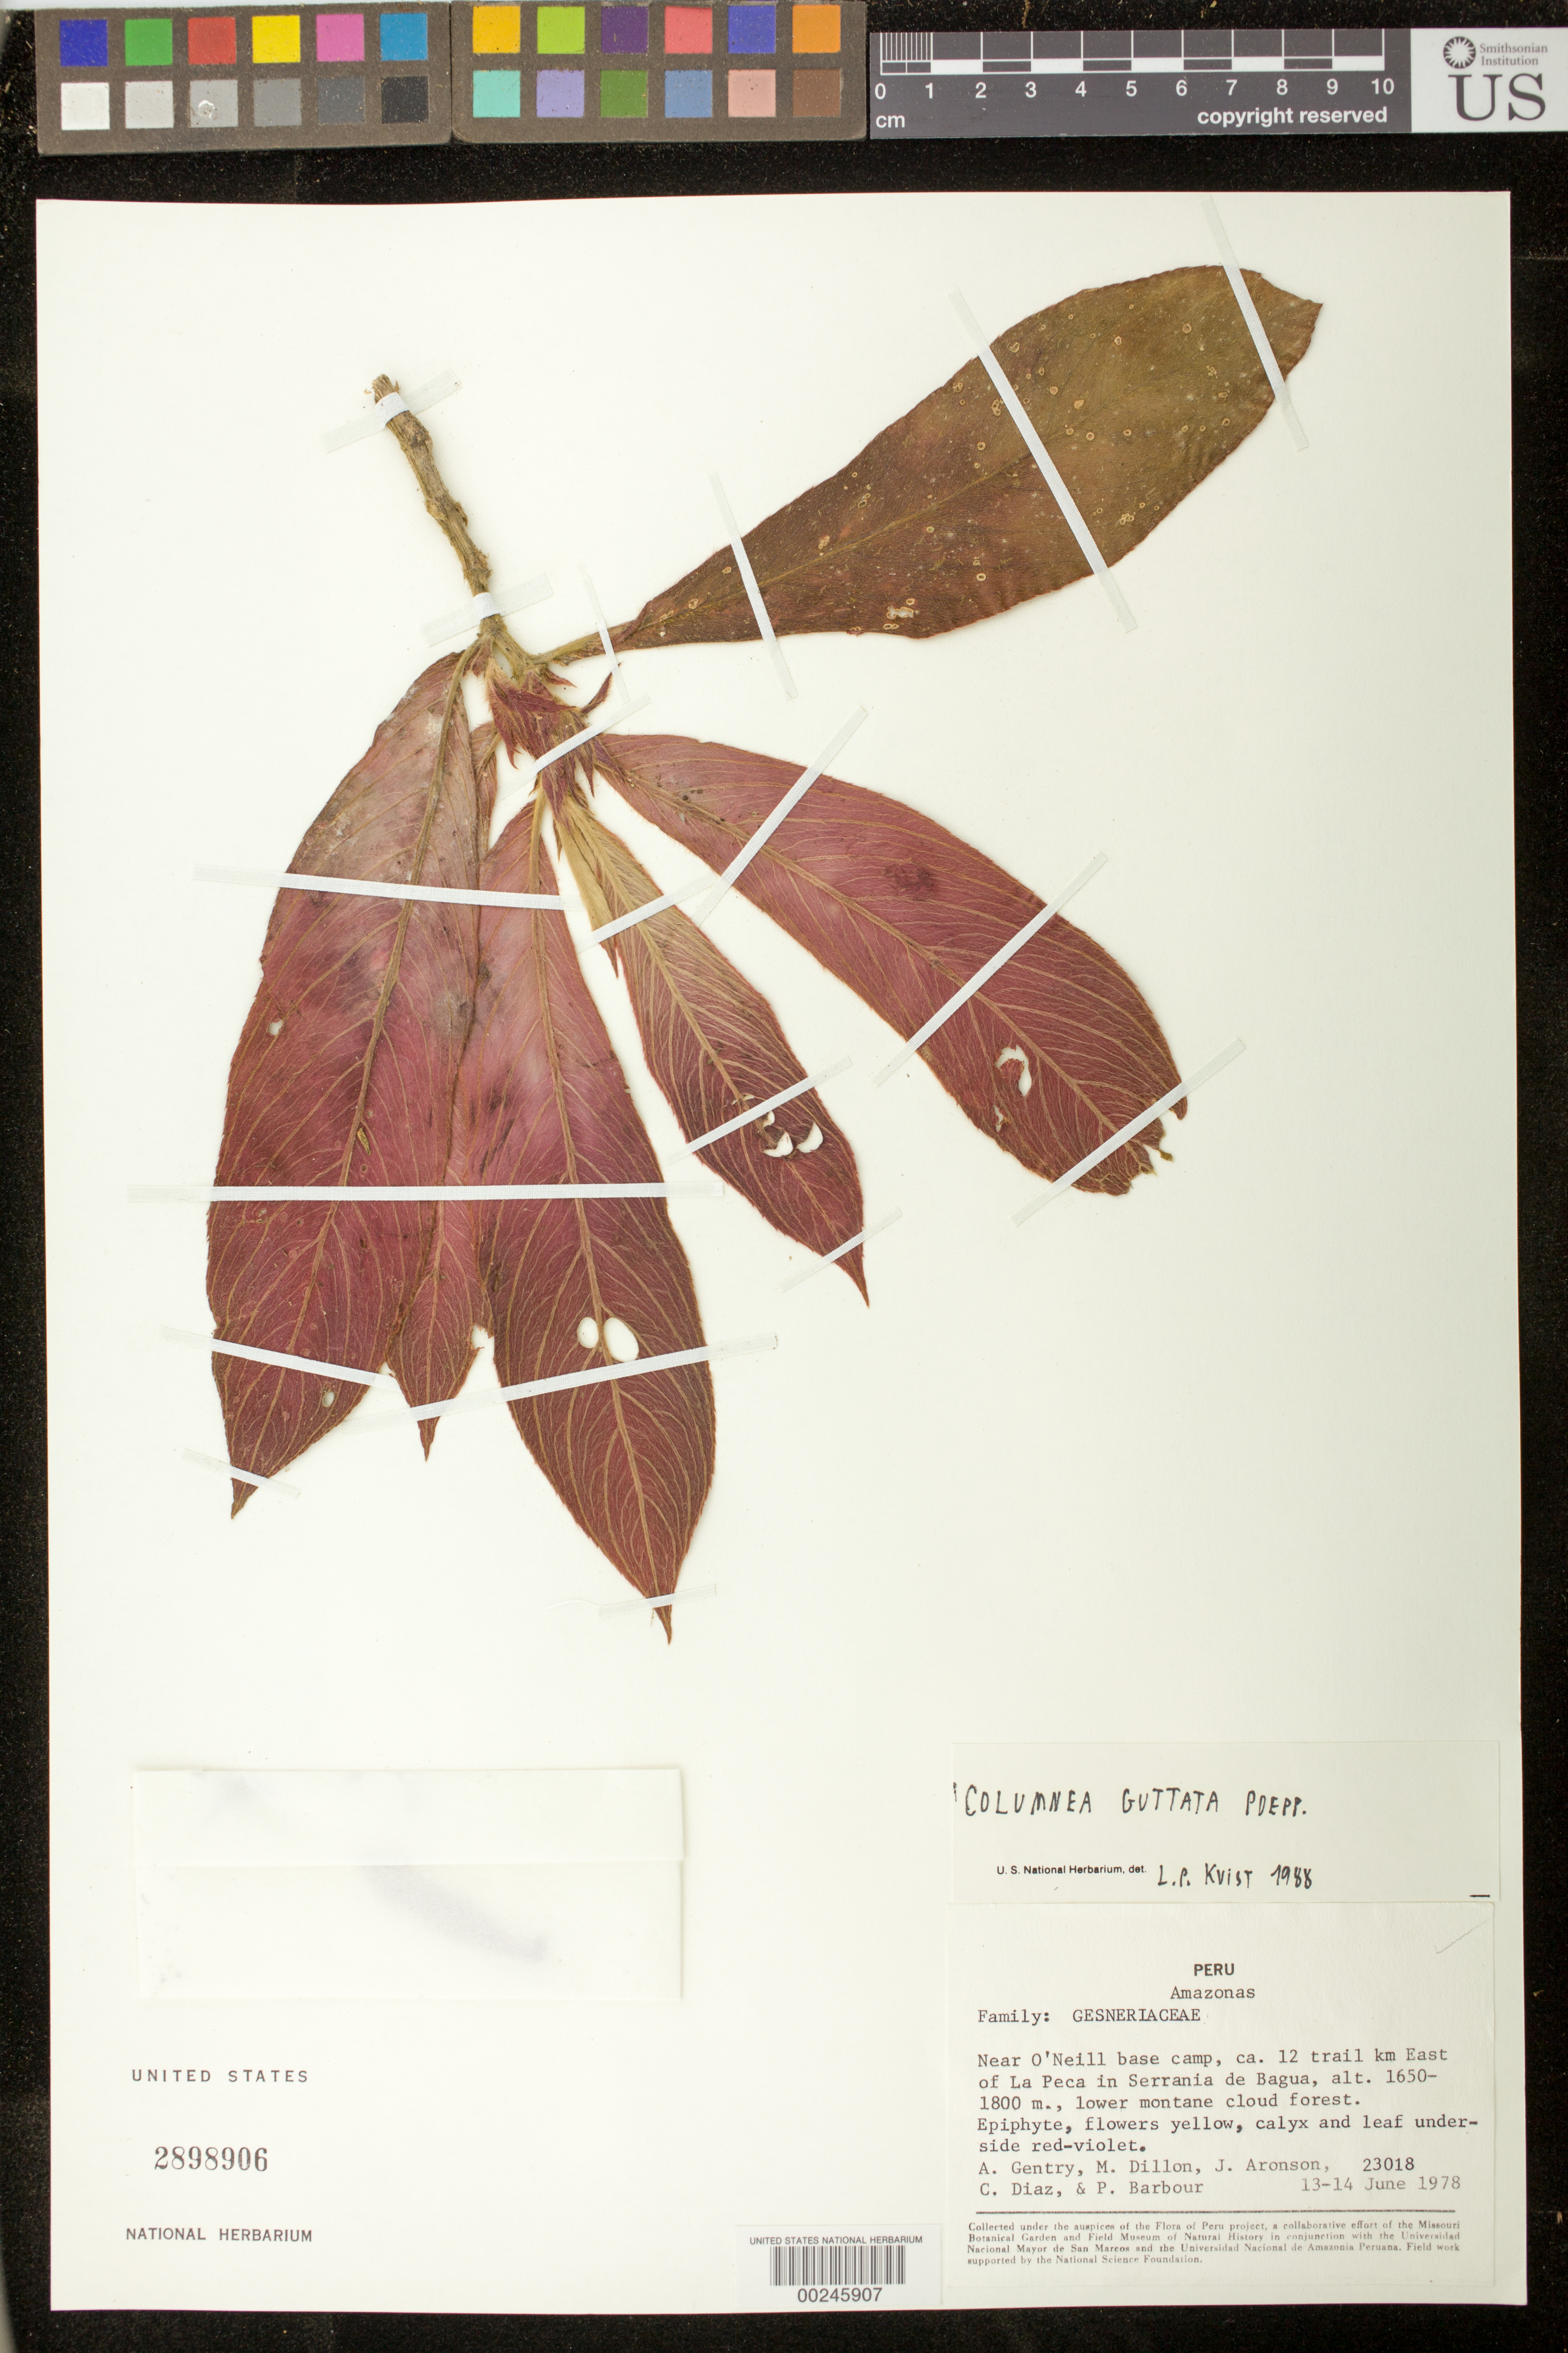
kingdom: Plantae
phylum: Tracheophyta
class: Magnoliopsida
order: Lamiales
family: Gesneriaceae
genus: Columnea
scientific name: Columnea guttata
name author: Poepp.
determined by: Clark, J. L., (SEL), The Marie Selby Botanical Garden (UNITED STATES)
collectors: A. H. Gentry, M. O. Dillon, J. Aronson, C. Díaz & P. Barbour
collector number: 23018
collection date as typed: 13-14 Jun 1978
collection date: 1978-06-13/1978-06-14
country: Peru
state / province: Amazonas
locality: Near O'Neill base camp, ca. 12 trail km E of La Peca in Serrania de Bagua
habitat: Lower montane cloud forest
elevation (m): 1650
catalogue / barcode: US 2898906